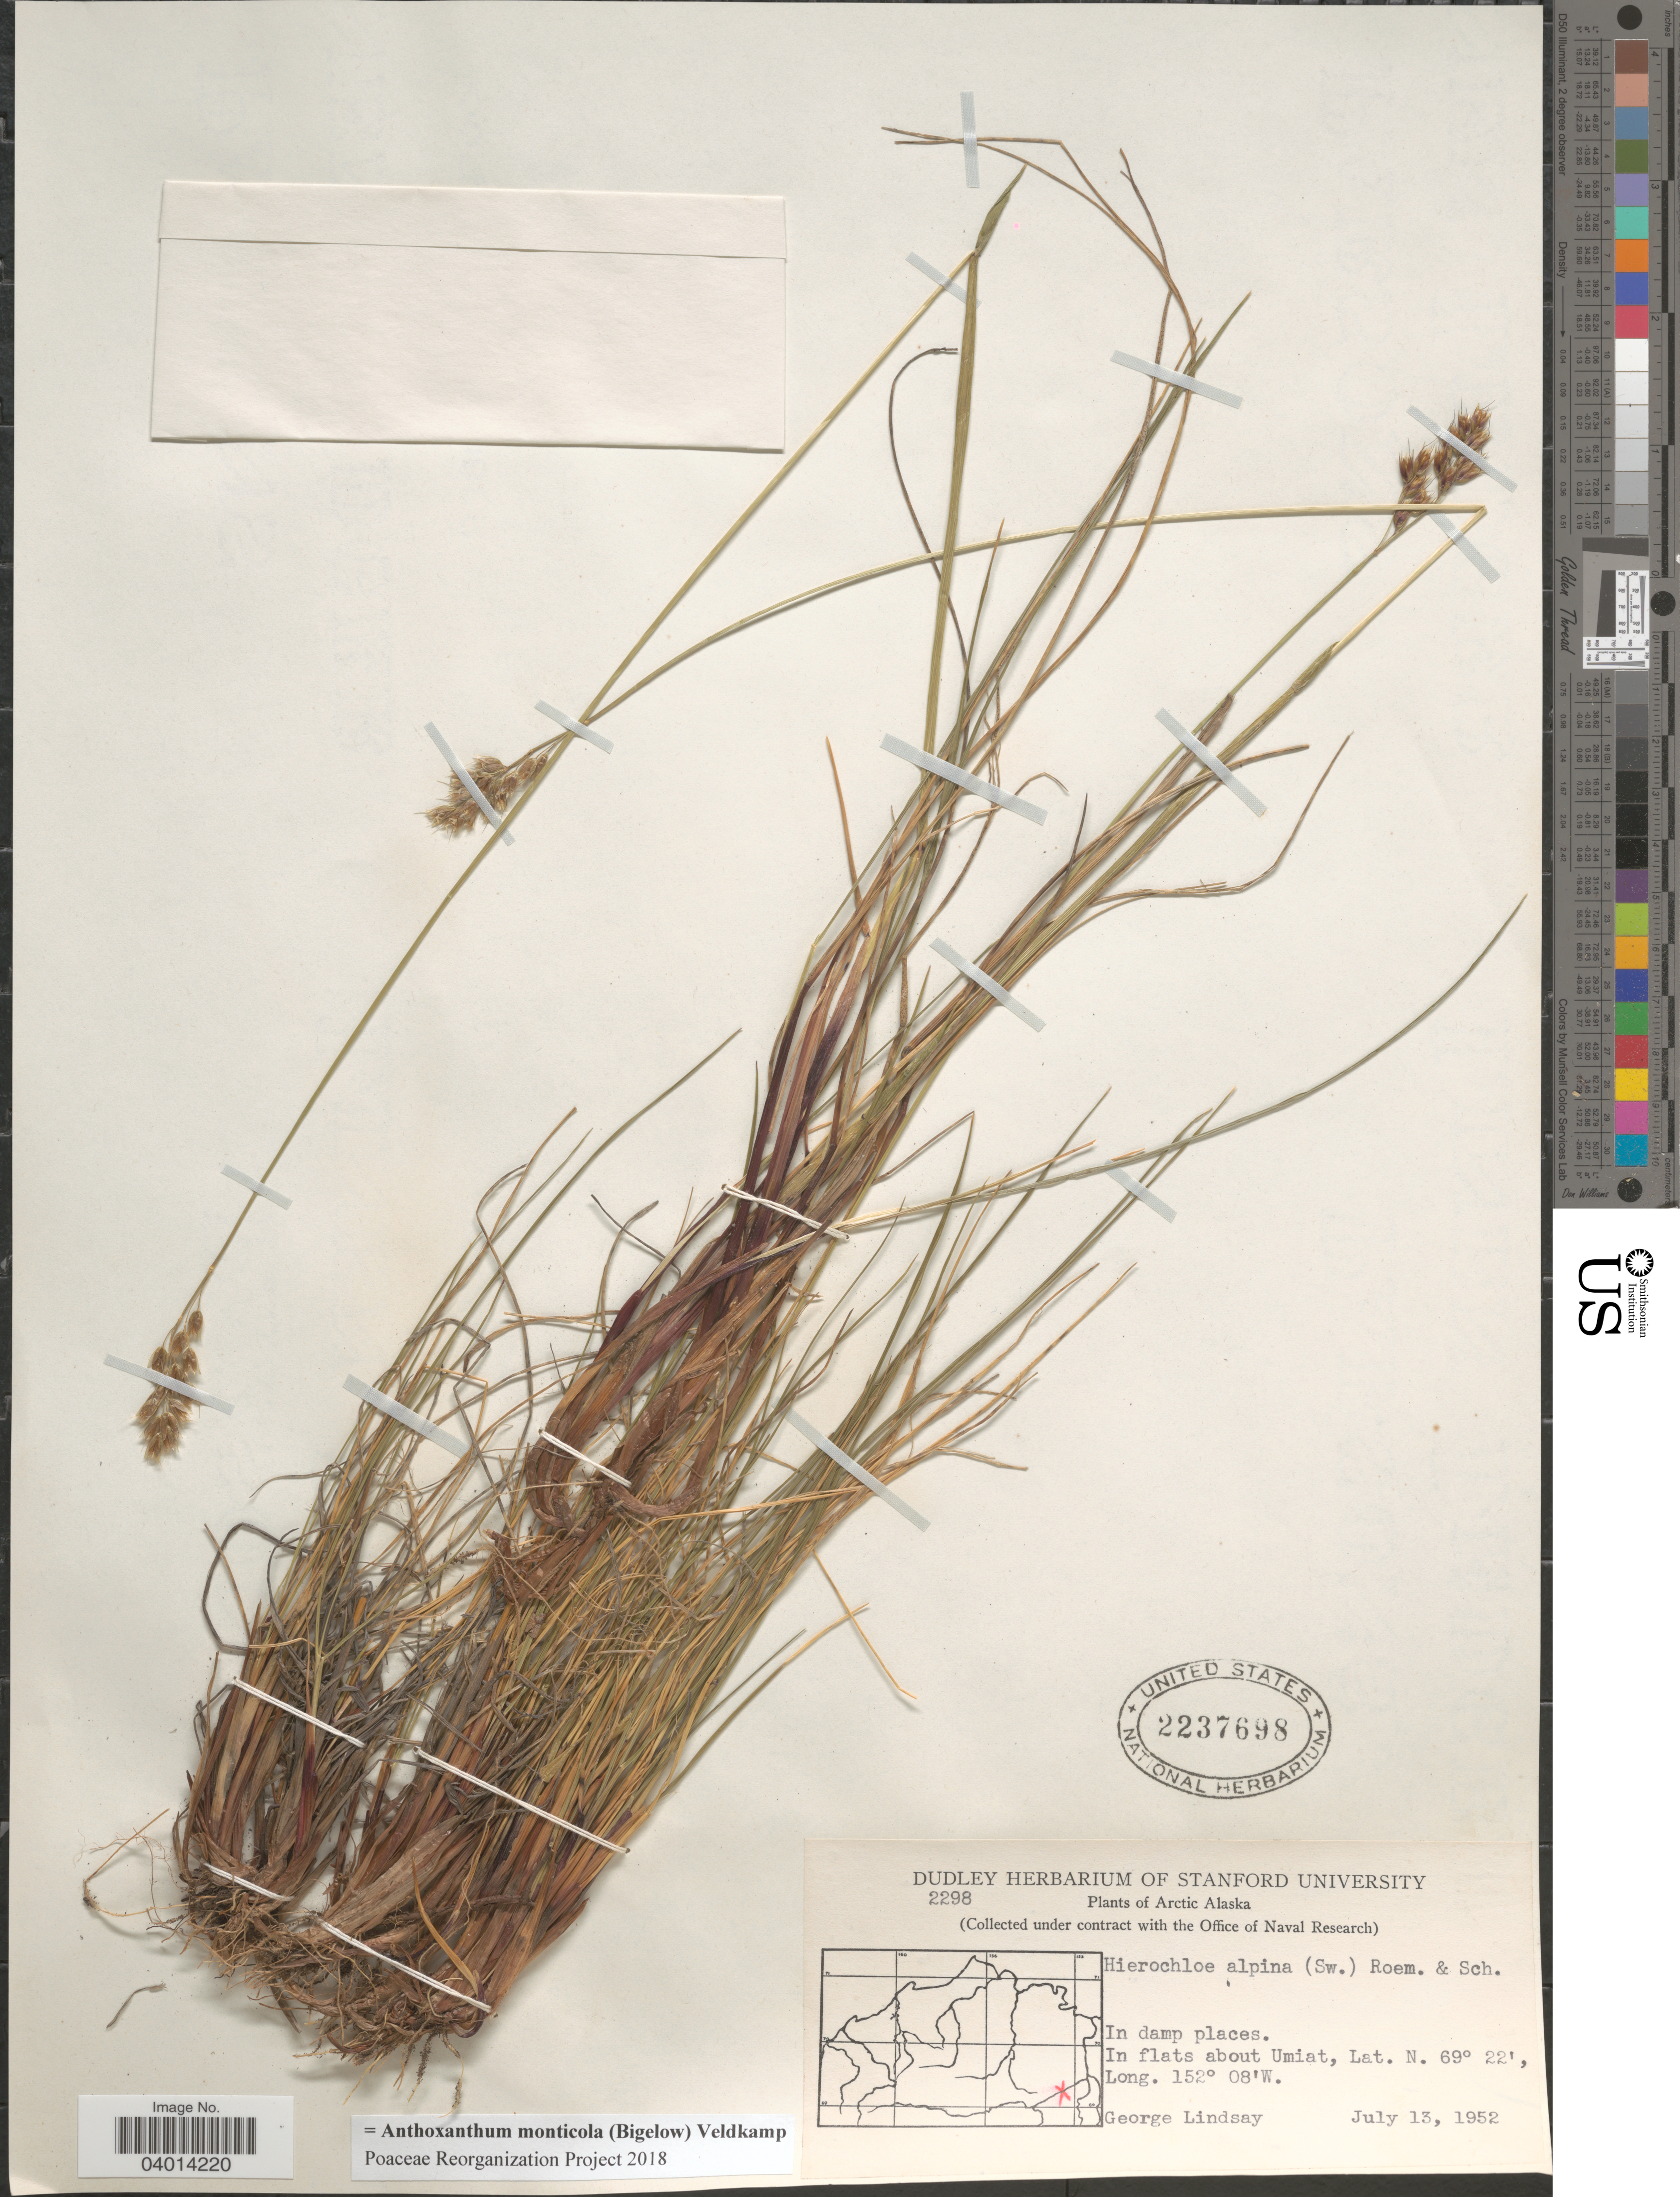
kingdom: Plantae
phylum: Tracheophyta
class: Liliopsida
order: Poales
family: Poaceae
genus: Anthoxanthum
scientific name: Anthoxanthum monticola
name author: (Bigelow) Veldkamp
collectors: G. Lindsay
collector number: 2298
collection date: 1952-07-13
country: United States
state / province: Alaska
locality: Arctic Alaska. In damp places. In flats about Umiat.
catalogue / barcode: US 2237698